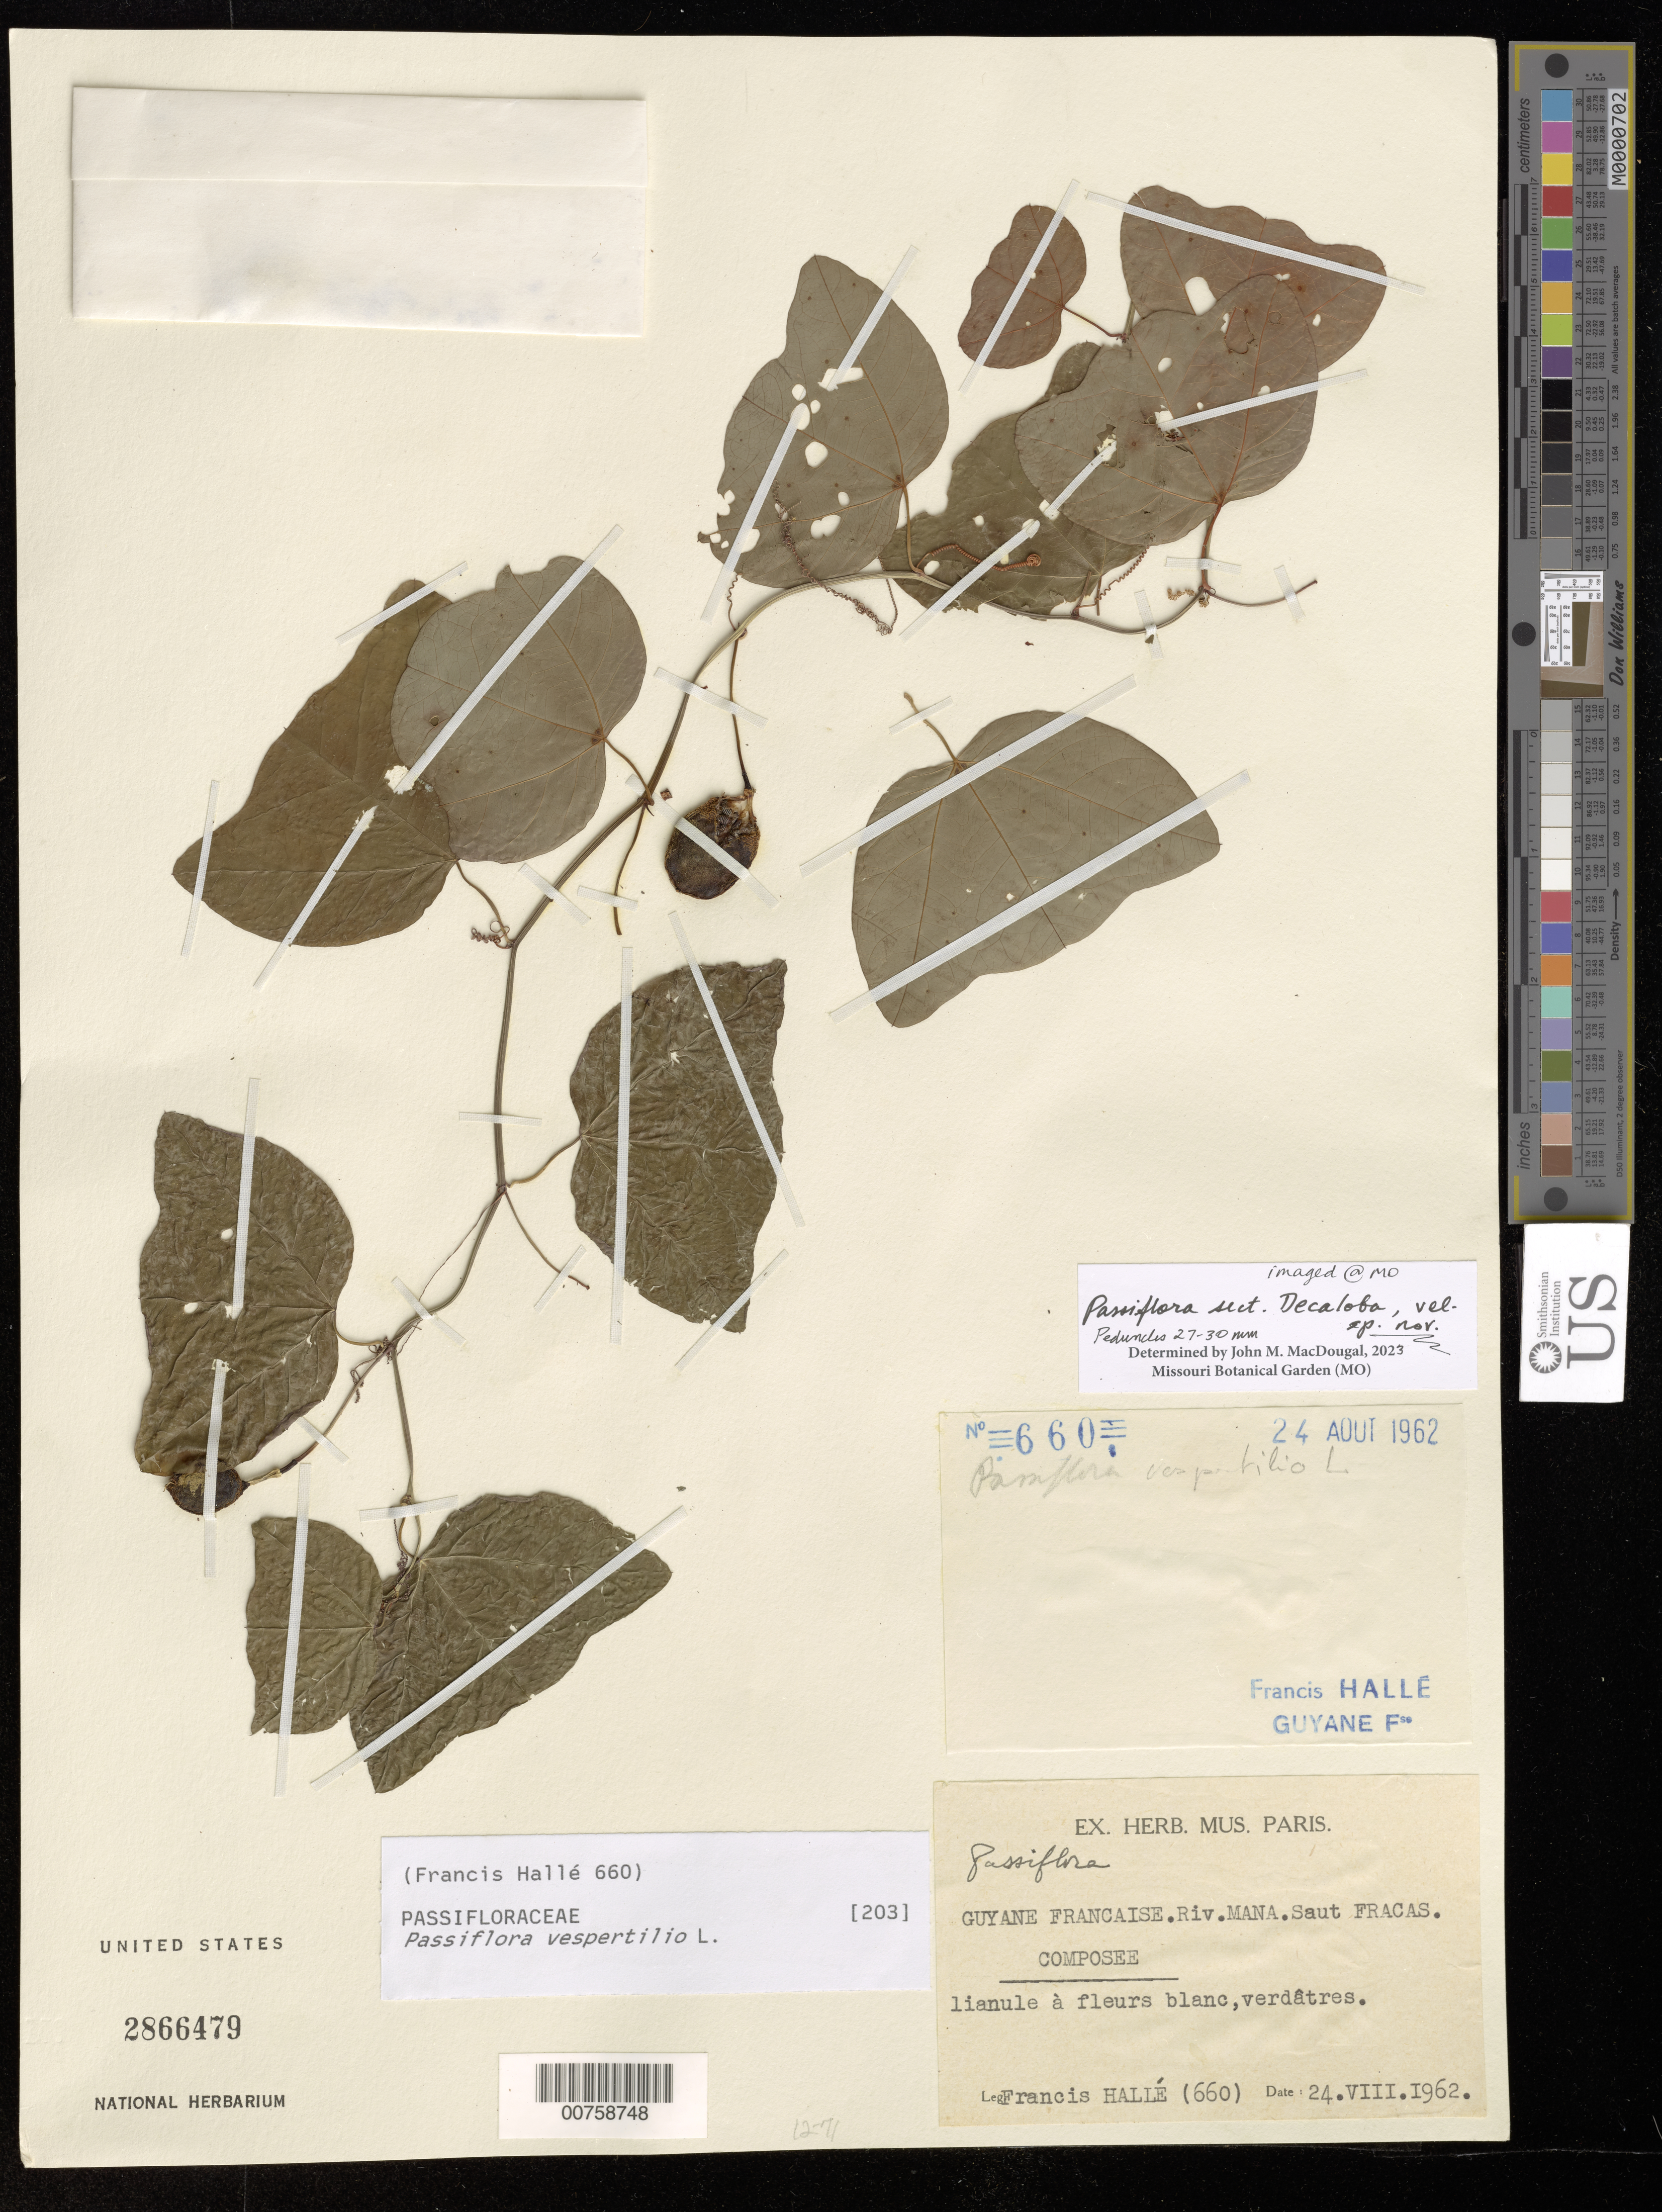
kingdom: Plantae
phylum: Tracheophyta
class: Magnoliopsida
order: Malpighiales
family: Passifloraceae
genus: Passiflora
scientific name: Passiflora vespertilio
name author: L.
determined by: Feuillet, C.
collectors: F. Hallé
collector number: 660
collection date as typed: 24-Aug-62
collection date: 1962-08-24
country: French Guiana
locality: Rivière Mana, Saut Fracas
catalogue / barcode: US 2866479